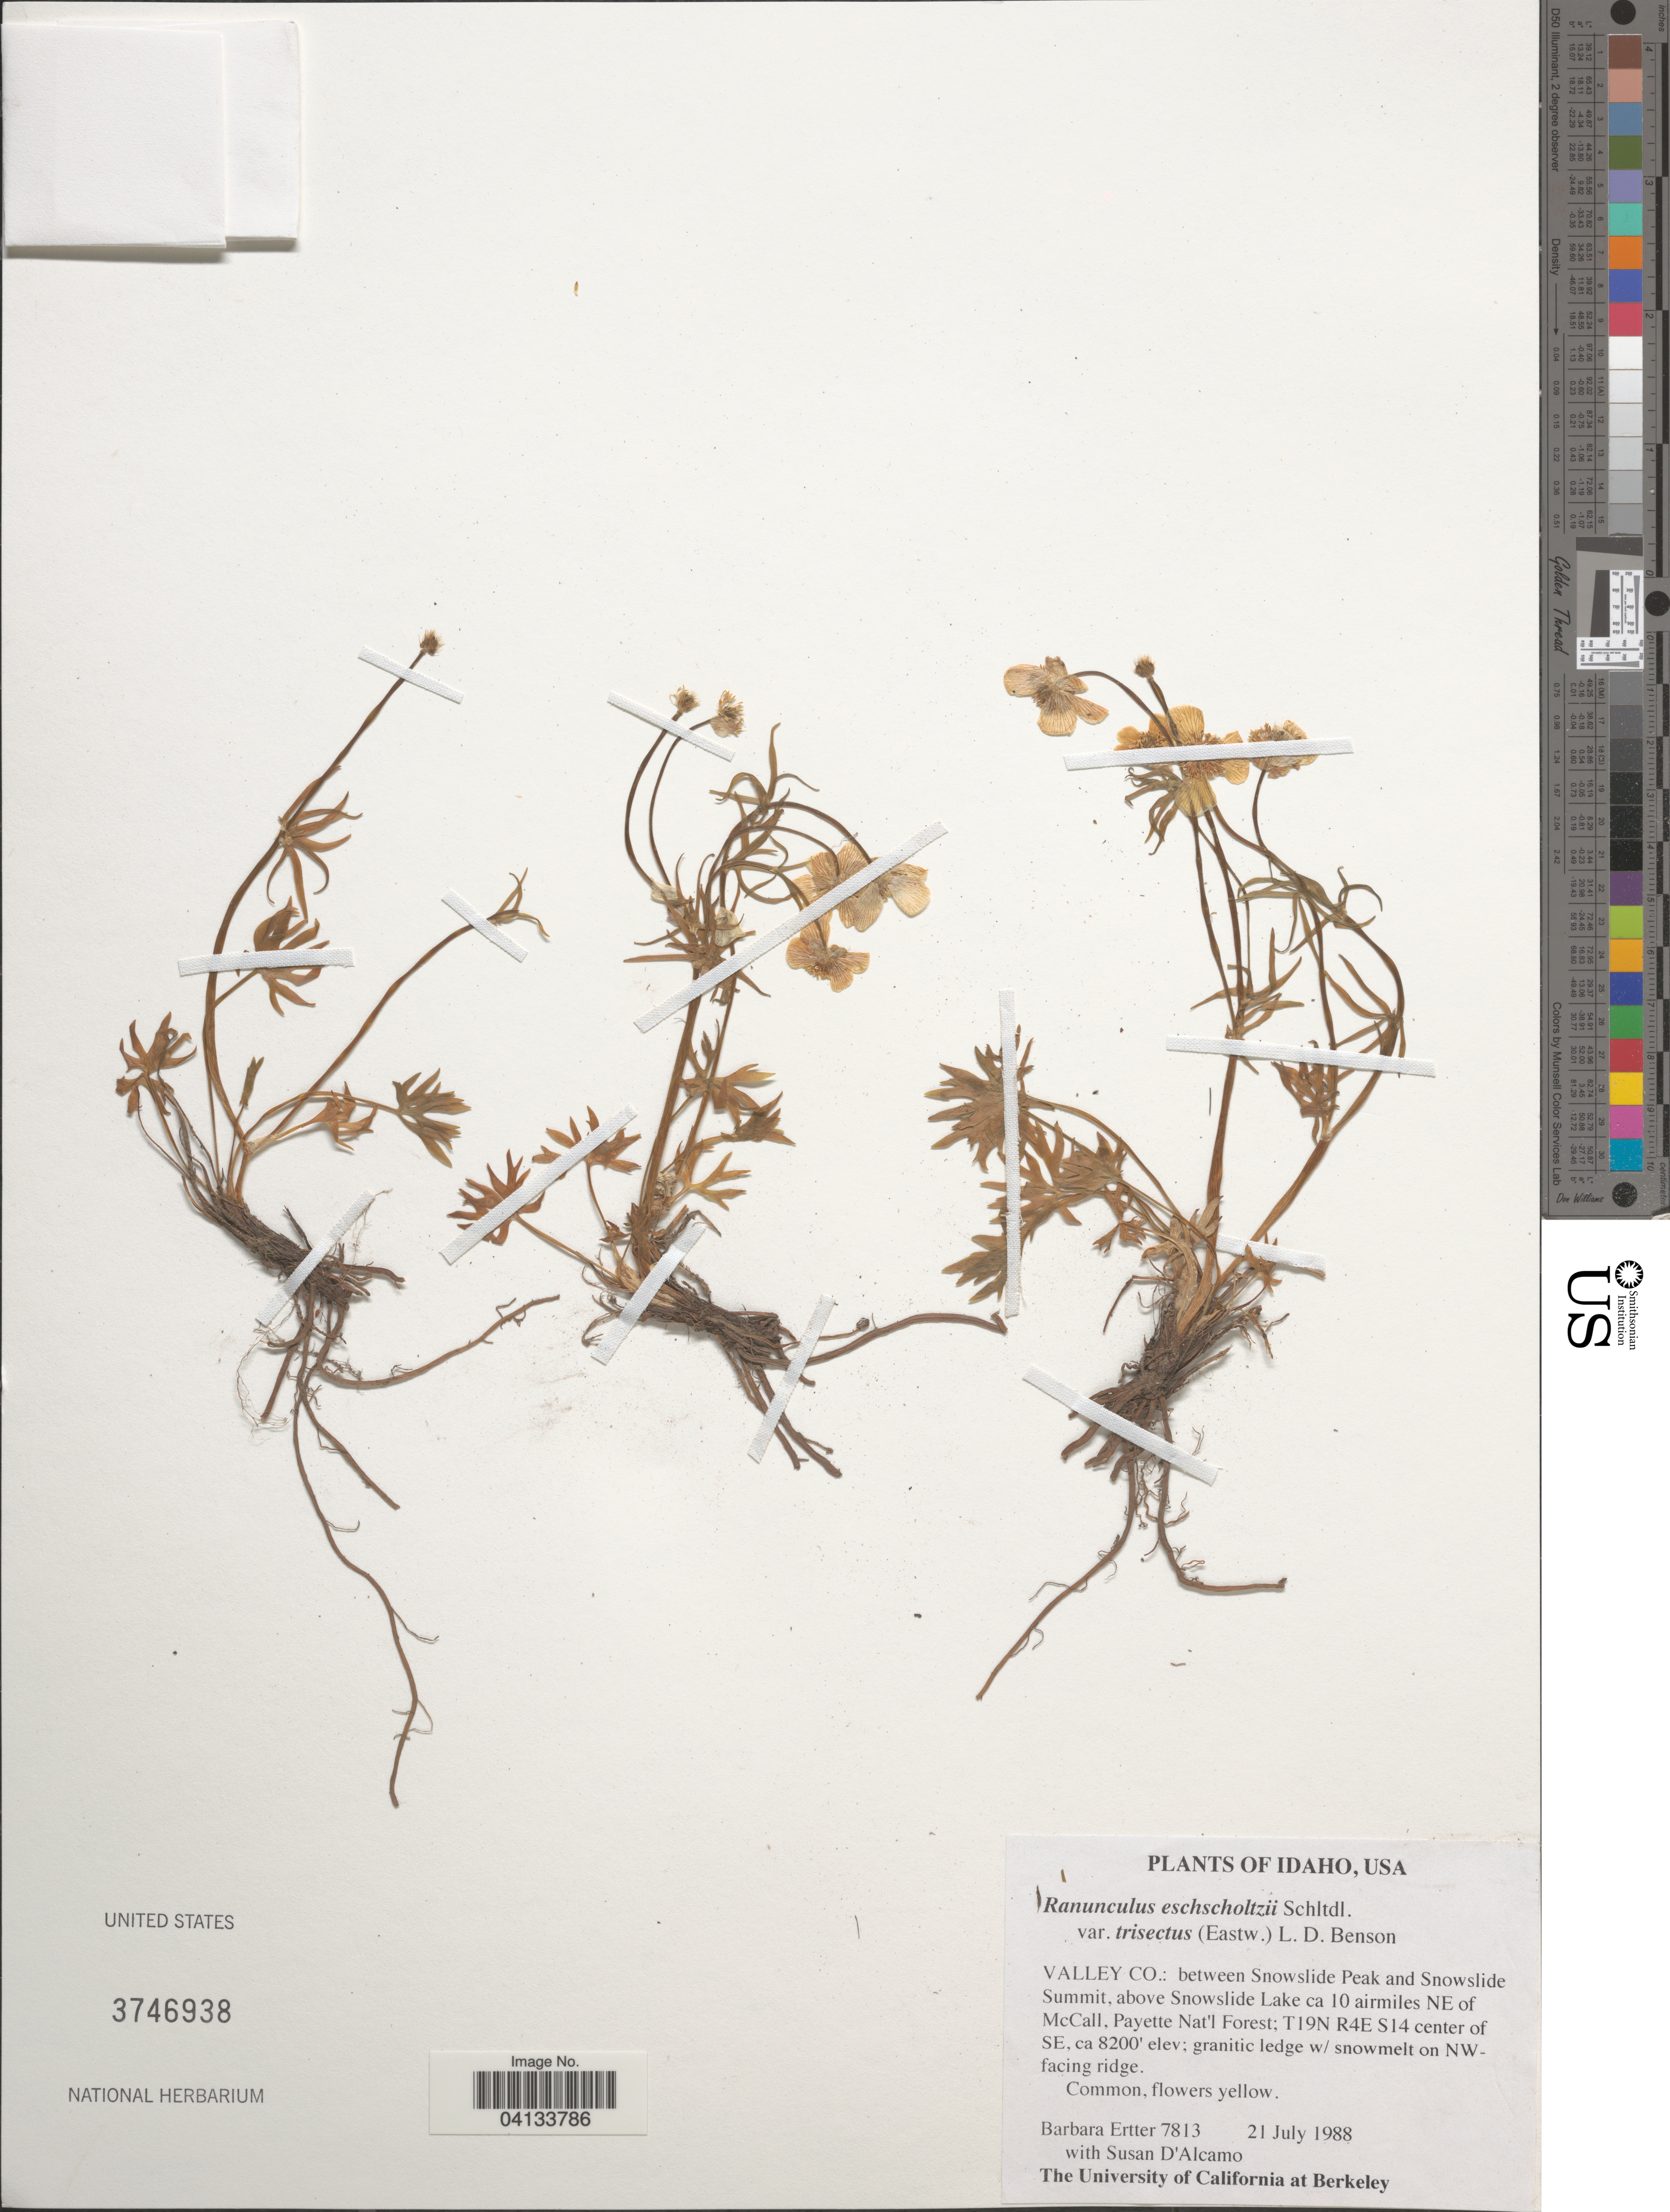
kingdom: Plantae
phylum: Tracheophyta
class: Magnoliopsida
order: Ranunculales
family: Ranunculaceae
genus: Ranunculus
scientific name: Ranunculus eschscholtzii var. trisectus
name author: (Eastw.) L.D. Benson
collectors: B. Ertter & S. D'Alcamo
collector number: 7813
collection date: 1988-07-21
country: United States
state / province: Idaho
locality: Valley Co.: between Snowslide Peak and Snowslide Summit, above Snowslide Lake ca 10 airmiles NE of McCall, Payette Nat'l Forest; T19N R4E S14 center of SE.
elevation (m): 2499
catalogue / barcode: US 3746938